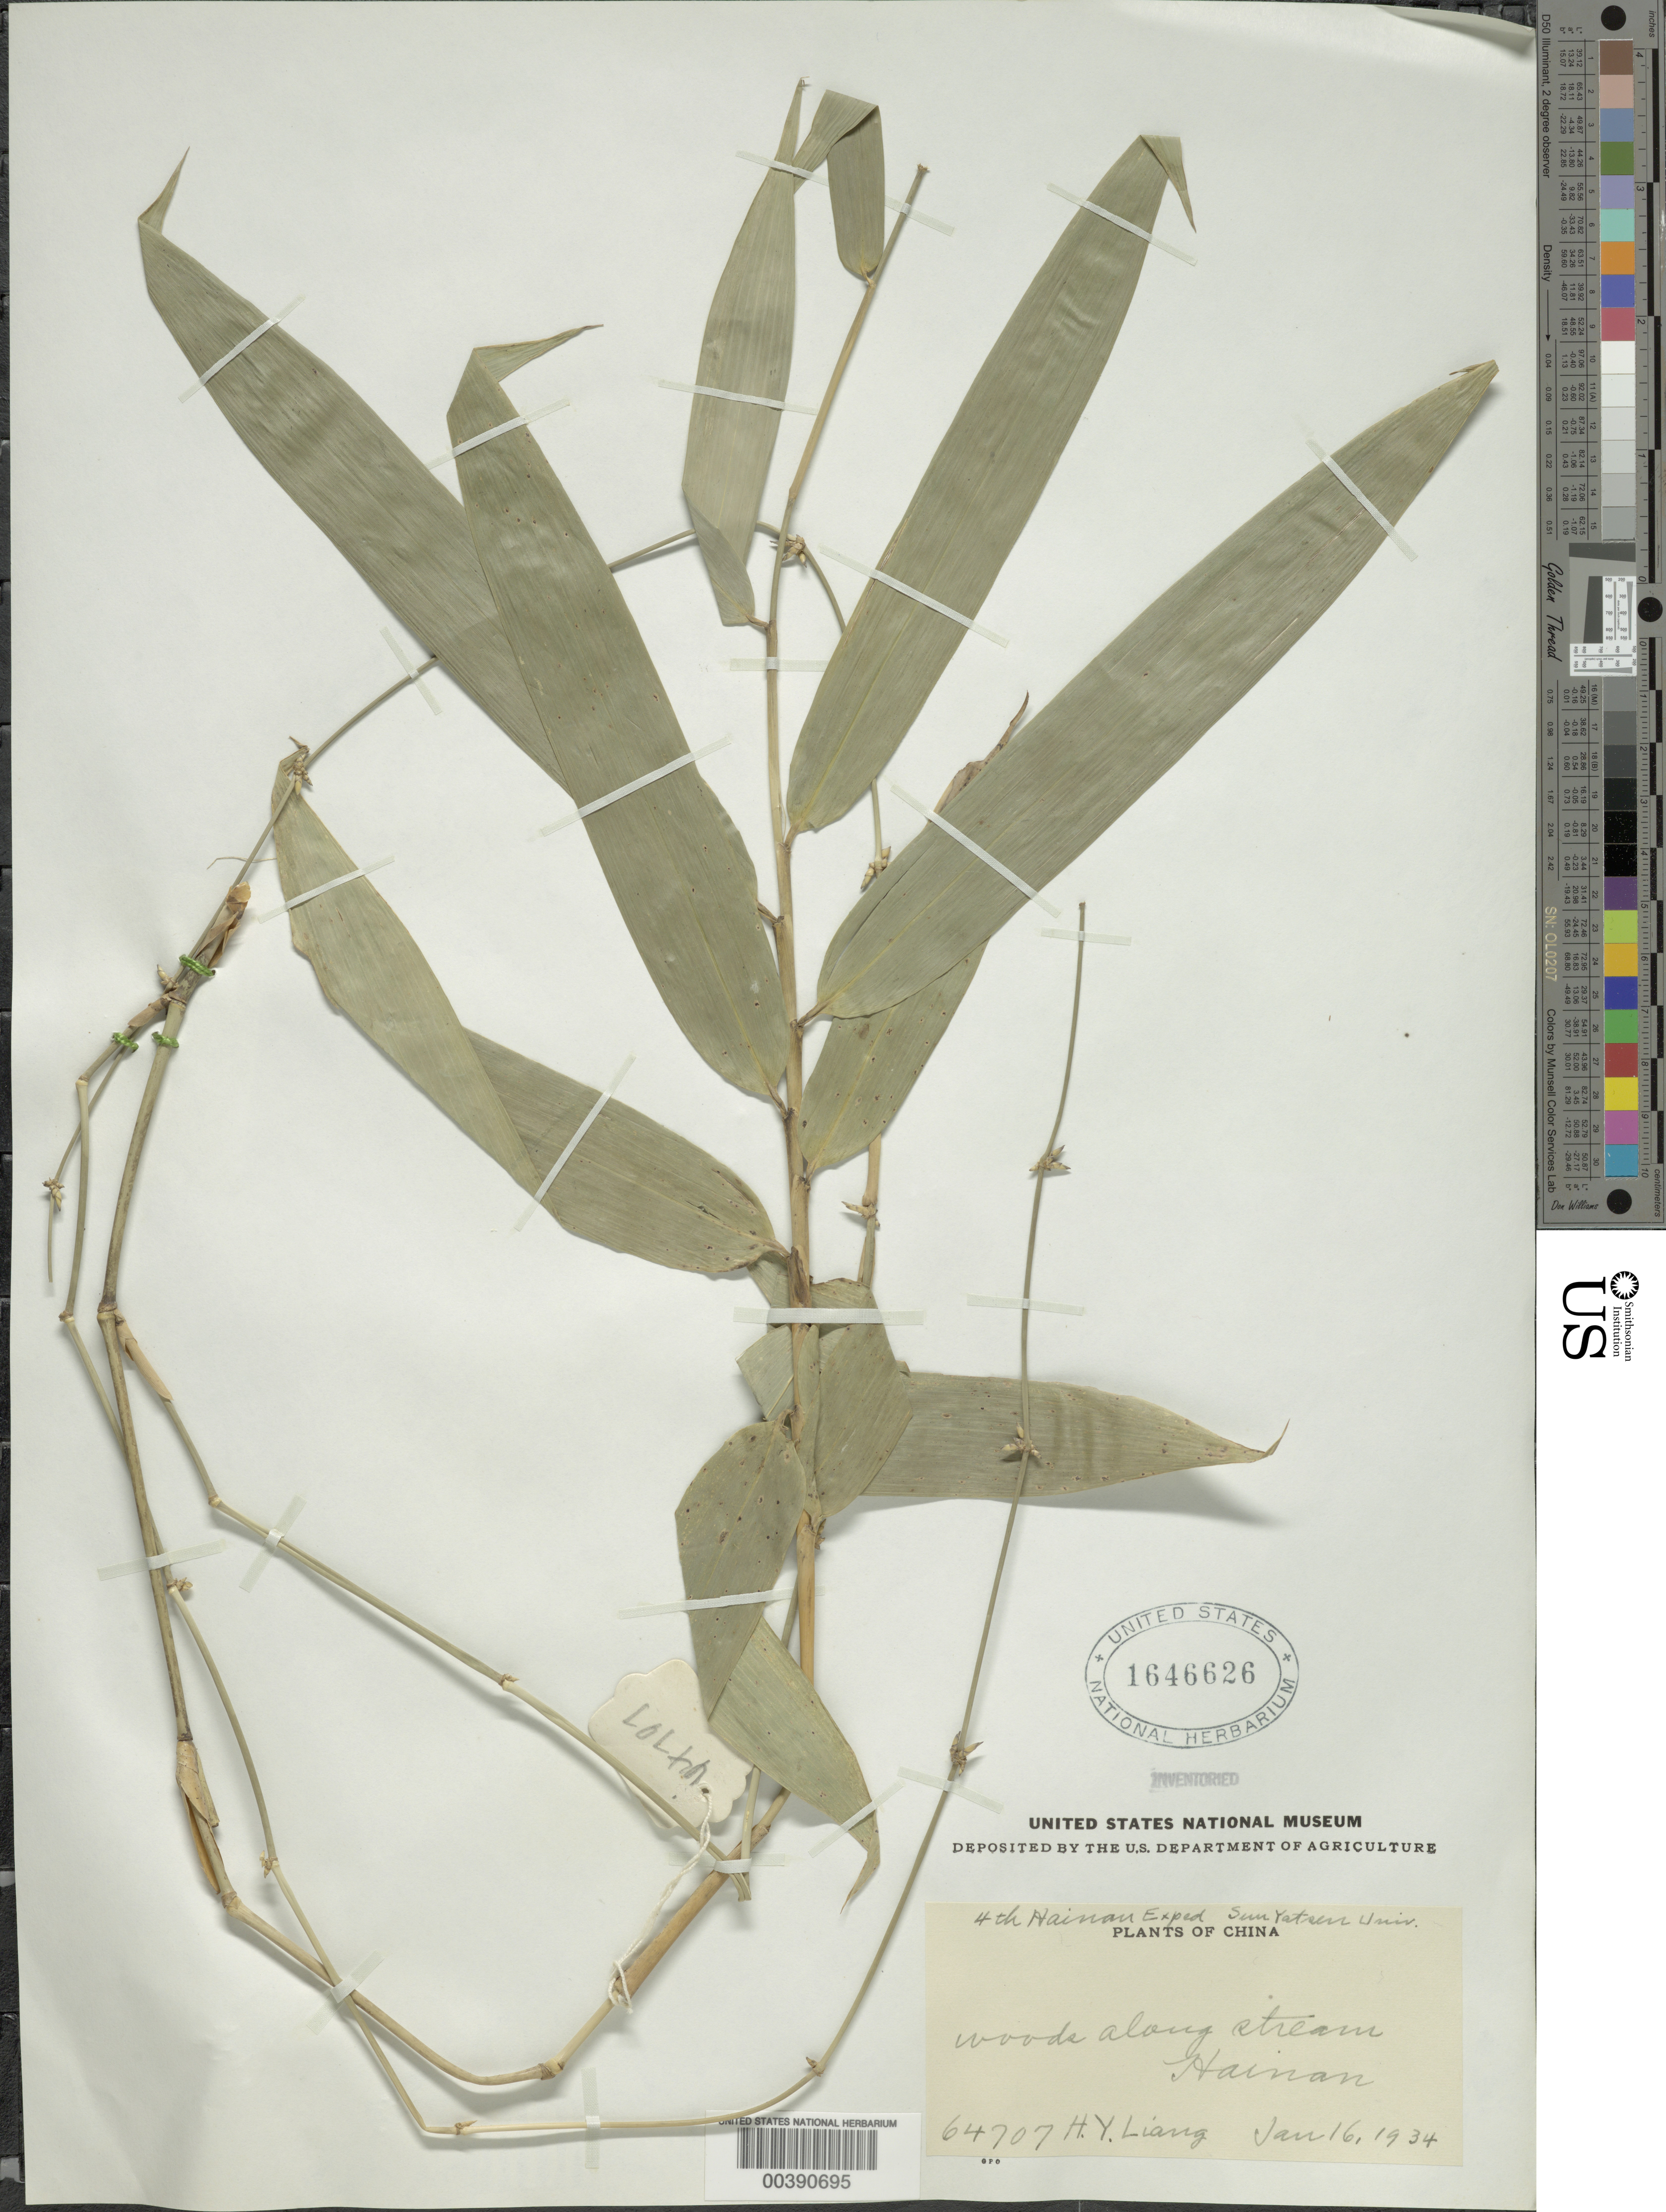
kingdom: Plantae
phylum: Tracheophyta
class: Liliopsida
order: Poales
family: Poaceae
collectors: H. Y. Liang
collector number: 64707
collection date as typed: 16 Jan 1934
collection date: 1934-01-16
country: China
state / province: Hainan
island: Hainan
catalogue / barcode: US 1646626